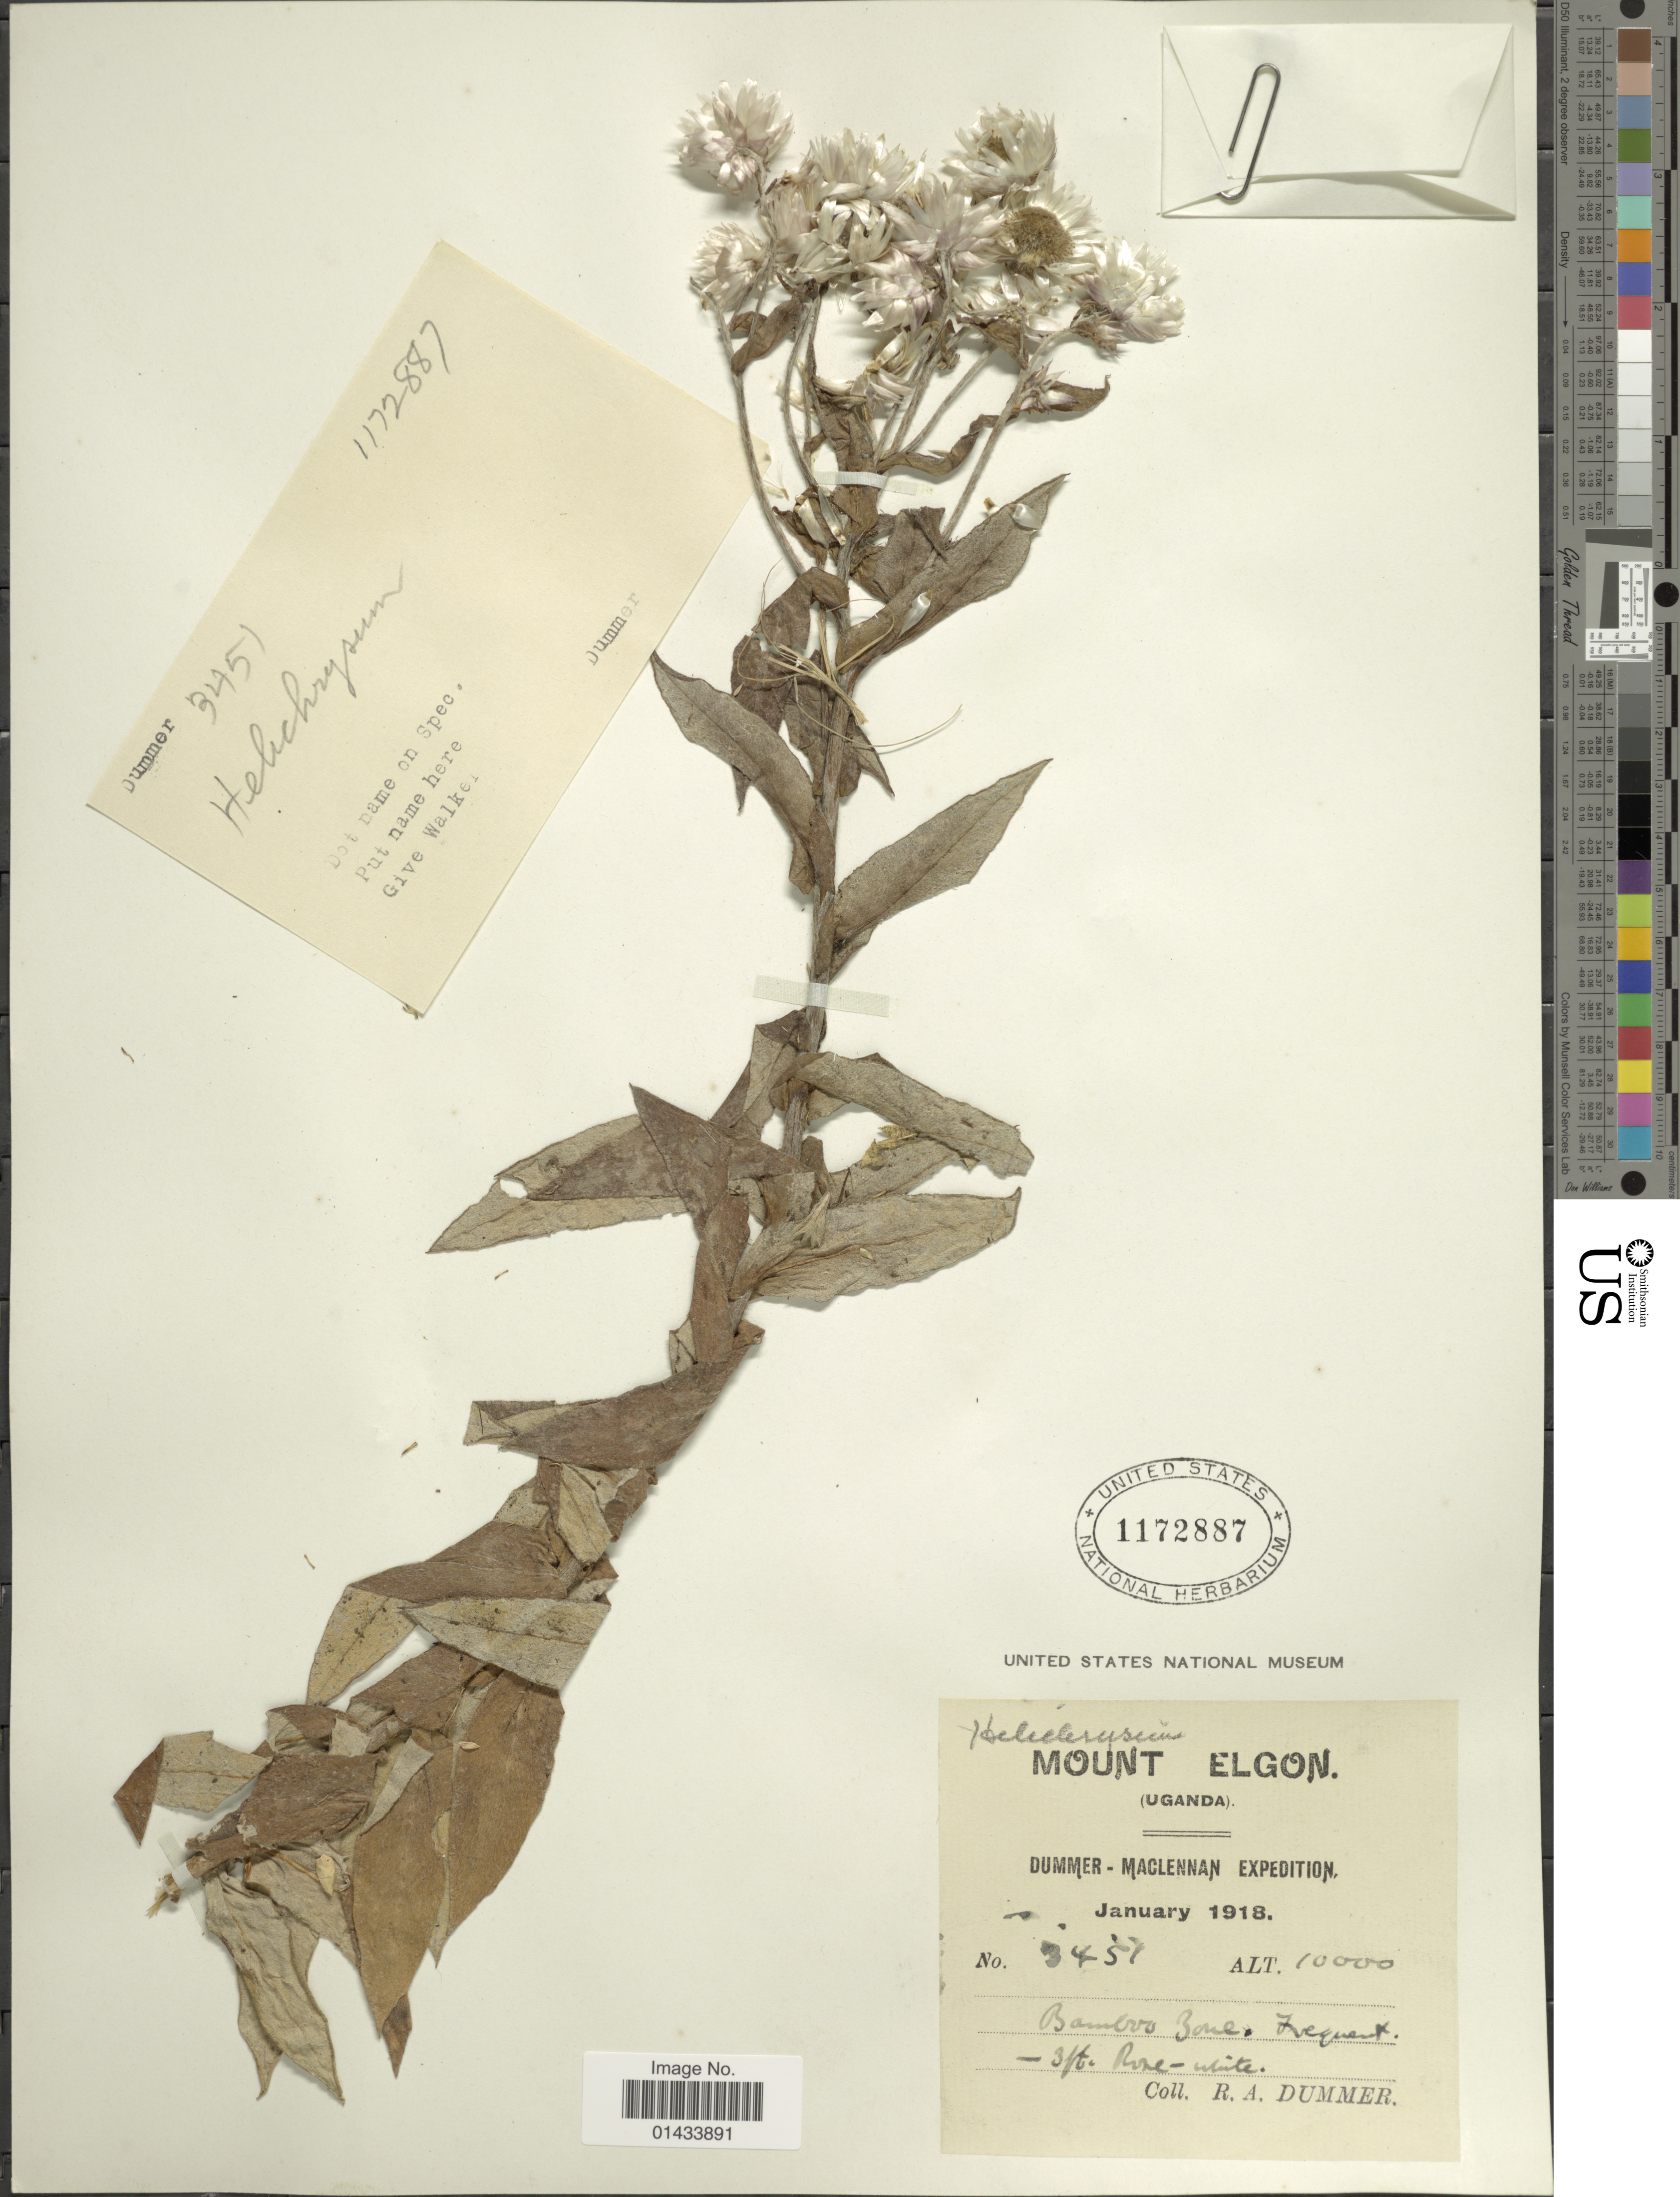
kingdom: Plantae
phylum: Tracheophyta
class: Magnoliopsida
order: Asterales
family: Asteraceae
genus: Helichrysum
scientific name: Helichrysum sp.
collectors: R. Dümmer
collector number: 3451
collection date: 1918-01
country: Uganda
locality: Mount Elgon, Bamboo Zone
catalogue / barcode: US 1172887